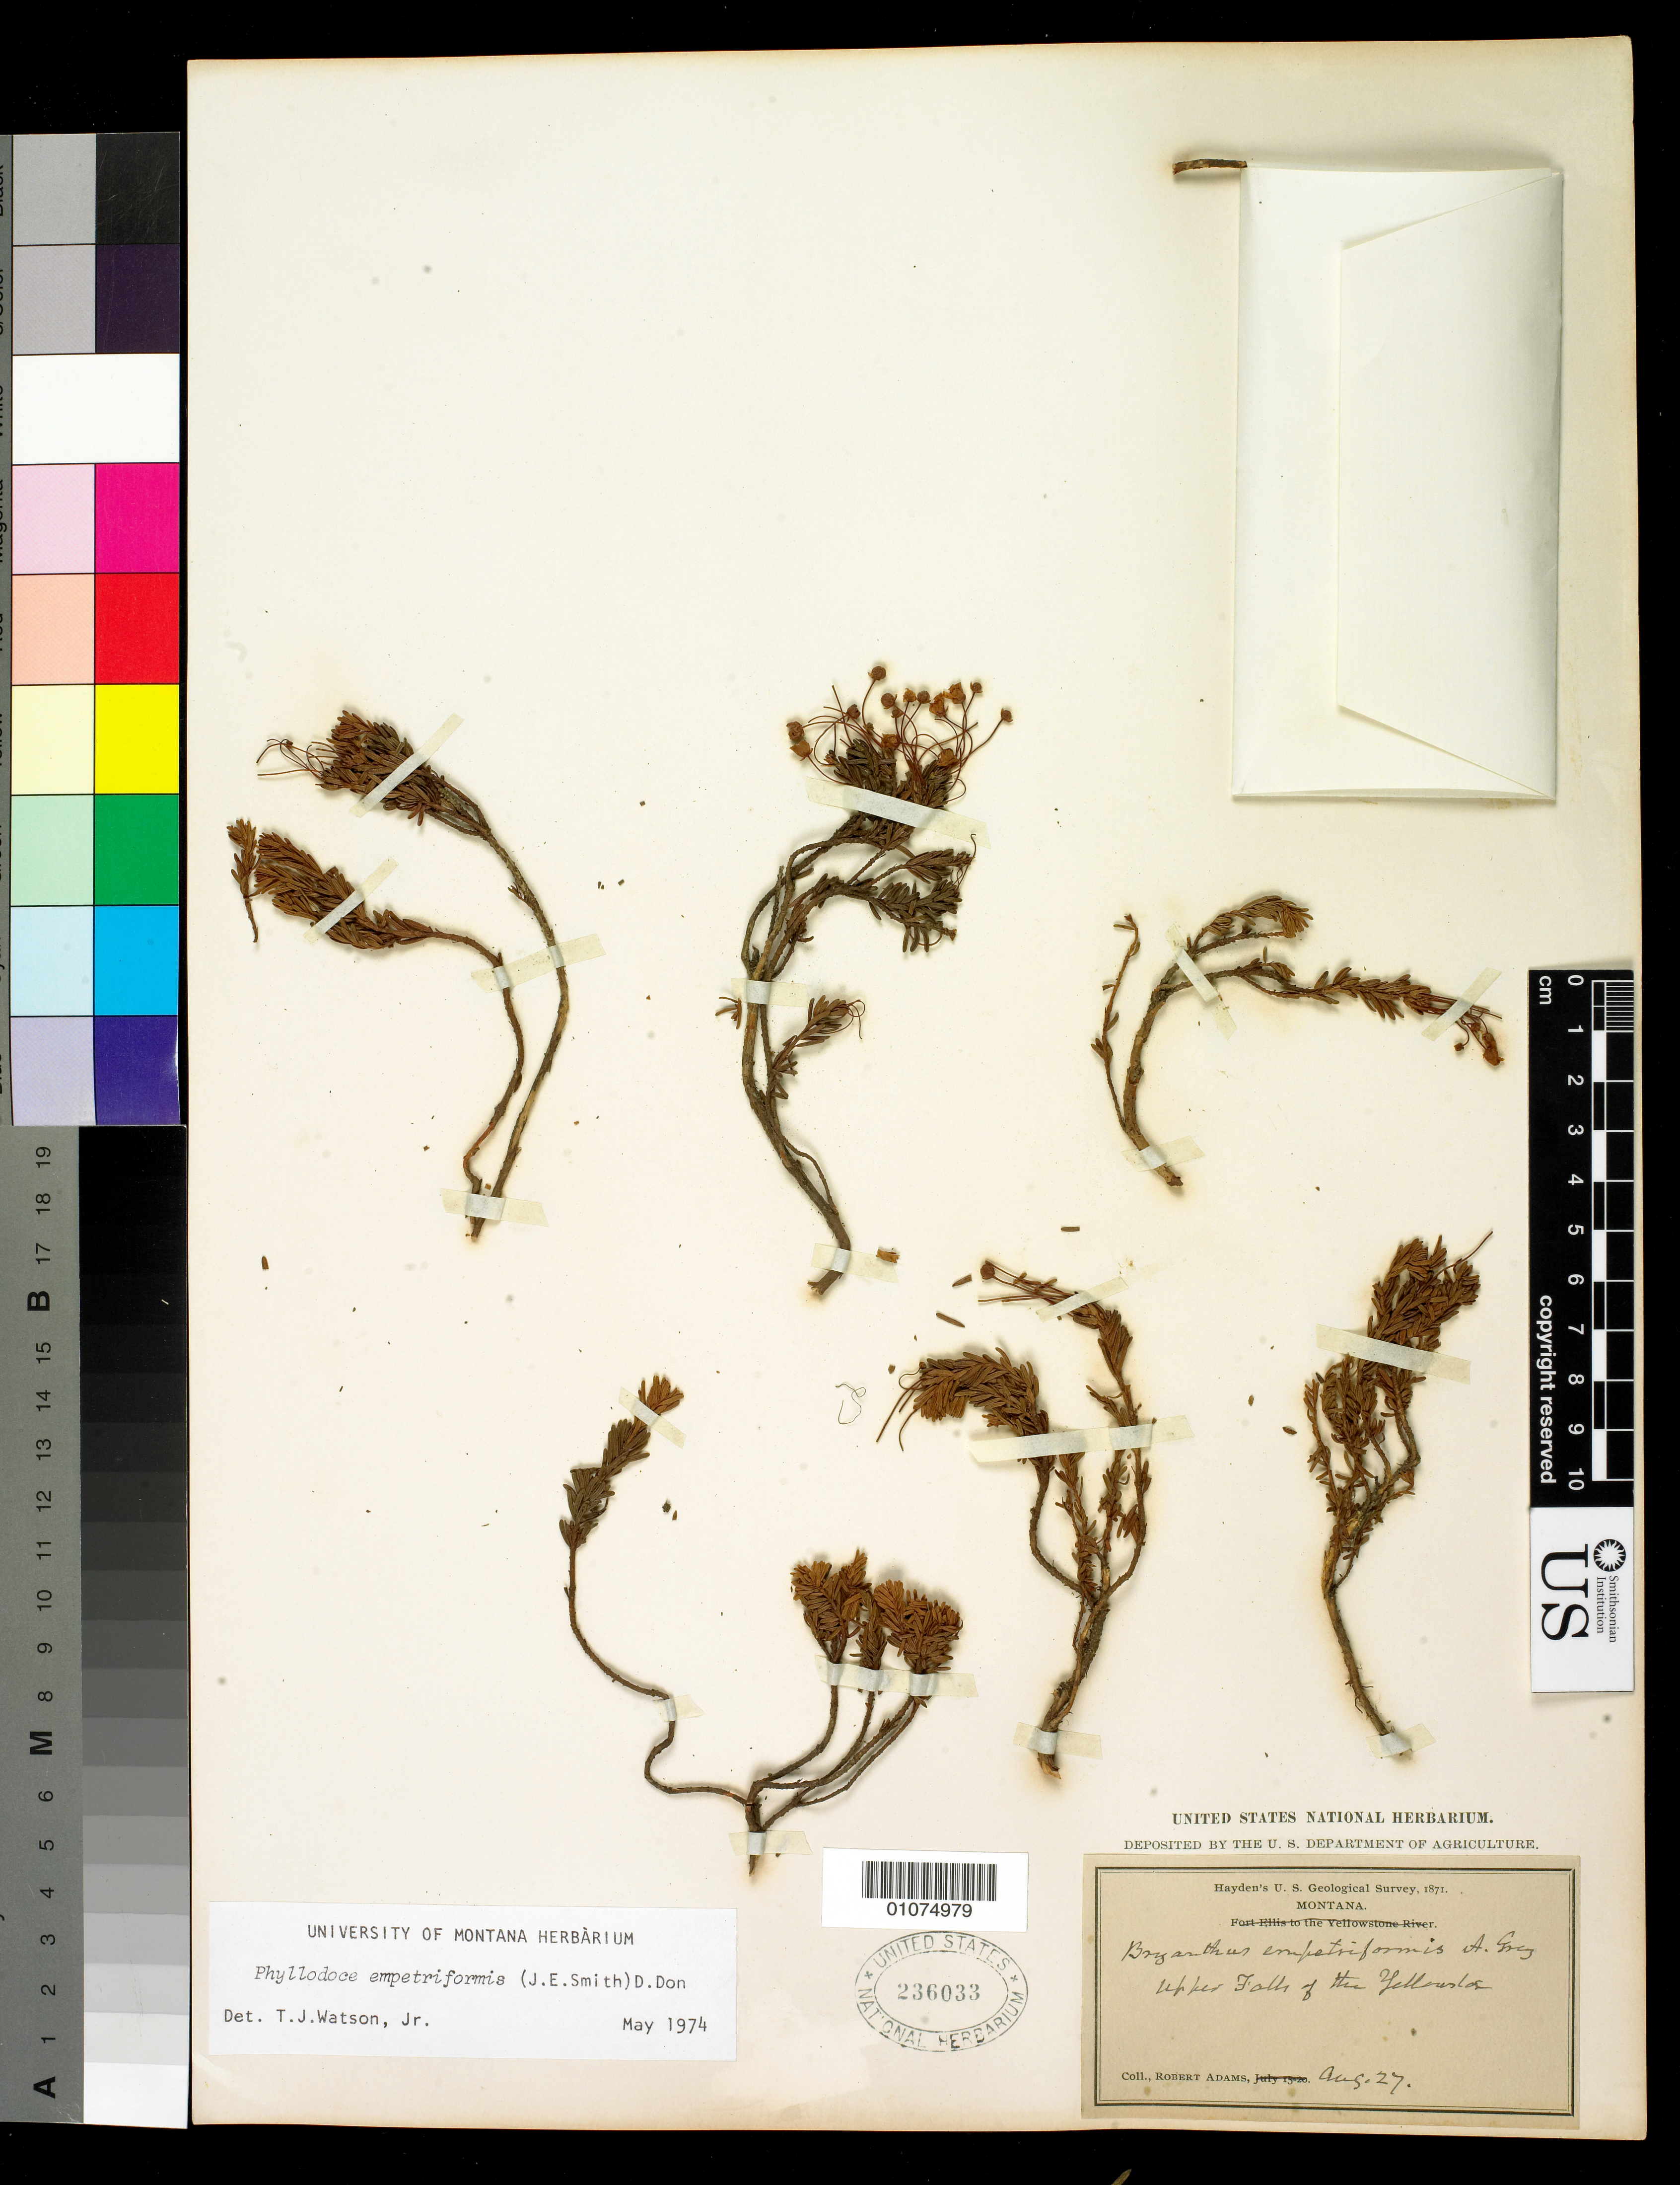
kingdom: Plantae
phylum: Tracheophyta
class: Magnoliopsida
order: Ericales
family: Ericaceae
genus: Phyllodoce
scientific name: Phyllodoce empetiformis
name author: (Small) D. Don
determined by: Watson, T. J.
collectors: R. Adams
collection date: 1871-08-27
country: United States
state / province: Montana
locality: Upper Falls of Yellowstone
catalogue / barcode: US 236033